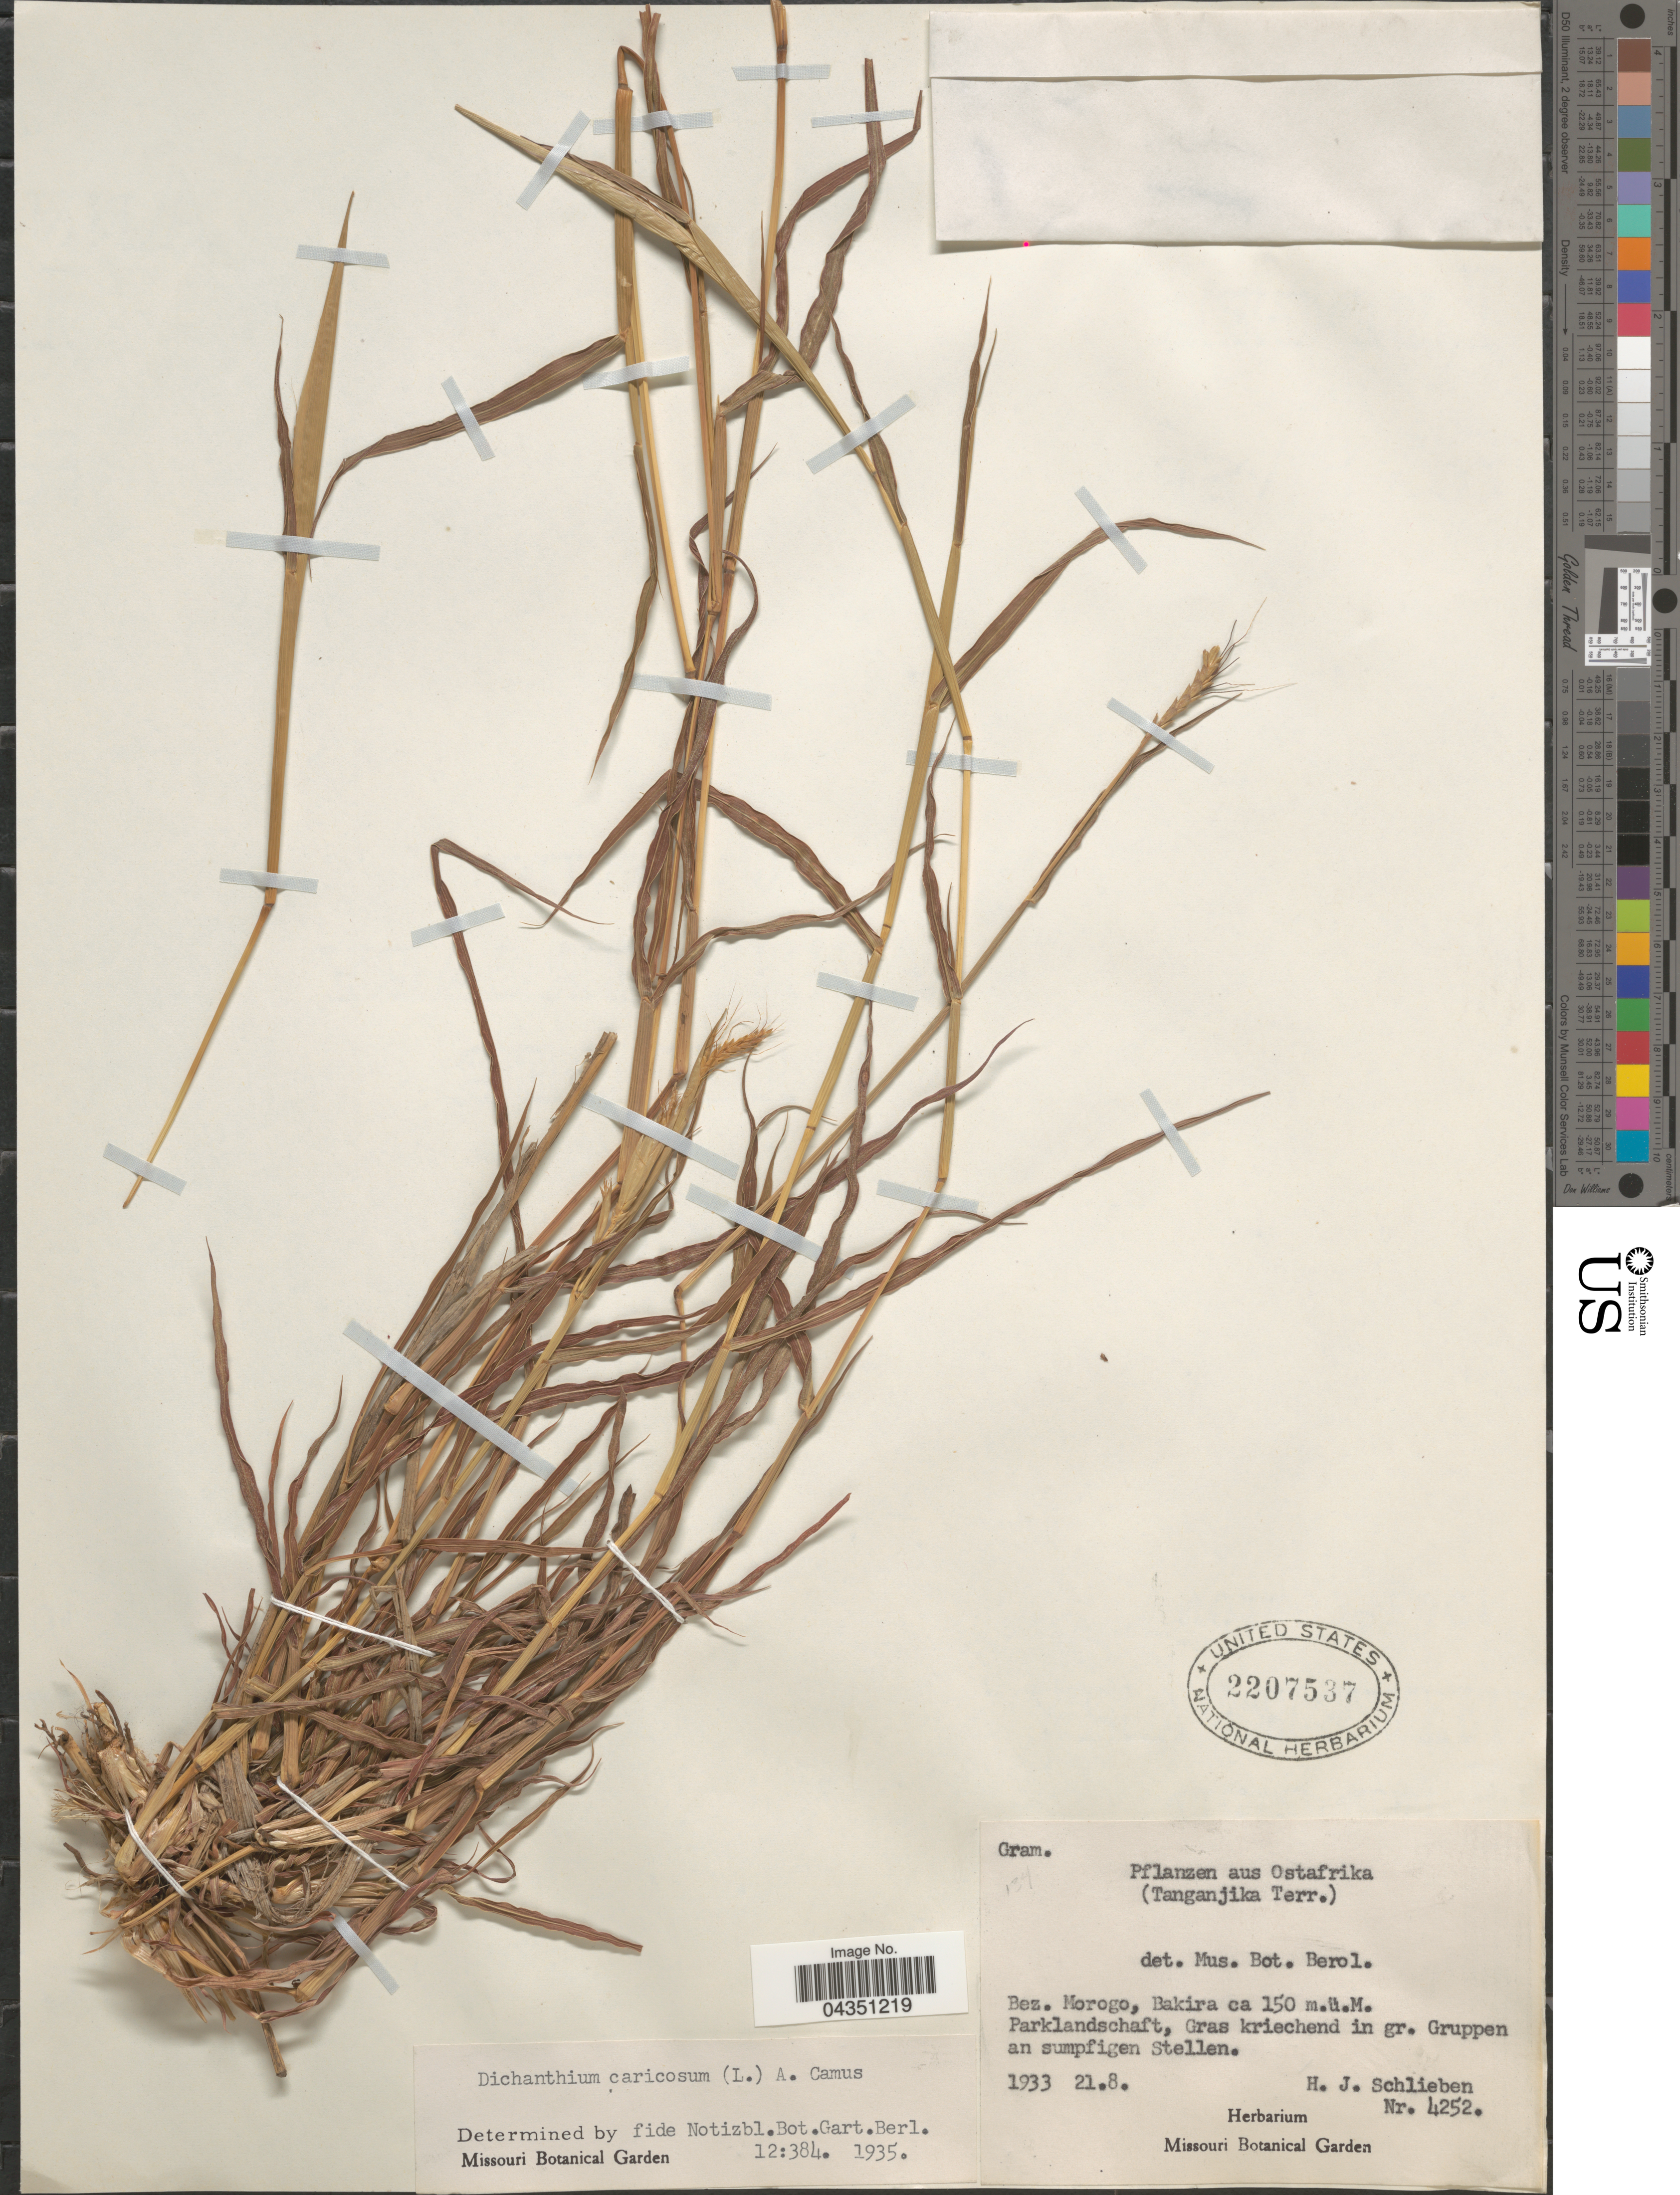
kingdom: Plantae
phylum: Tracheophyta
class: Liliopsida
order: Poales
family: Poaceae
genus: Dichanthium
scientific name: Dichanthium caricosum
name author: (L.) A. Camus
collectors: H. J. Schlieben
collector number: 4252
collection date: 1933-08-21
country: Tanzania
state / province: Morogoro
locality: Ostafrika (Tanganjika Terr.). Bez. Morogo, Bakira.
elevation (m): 150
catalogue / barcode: US 2207537